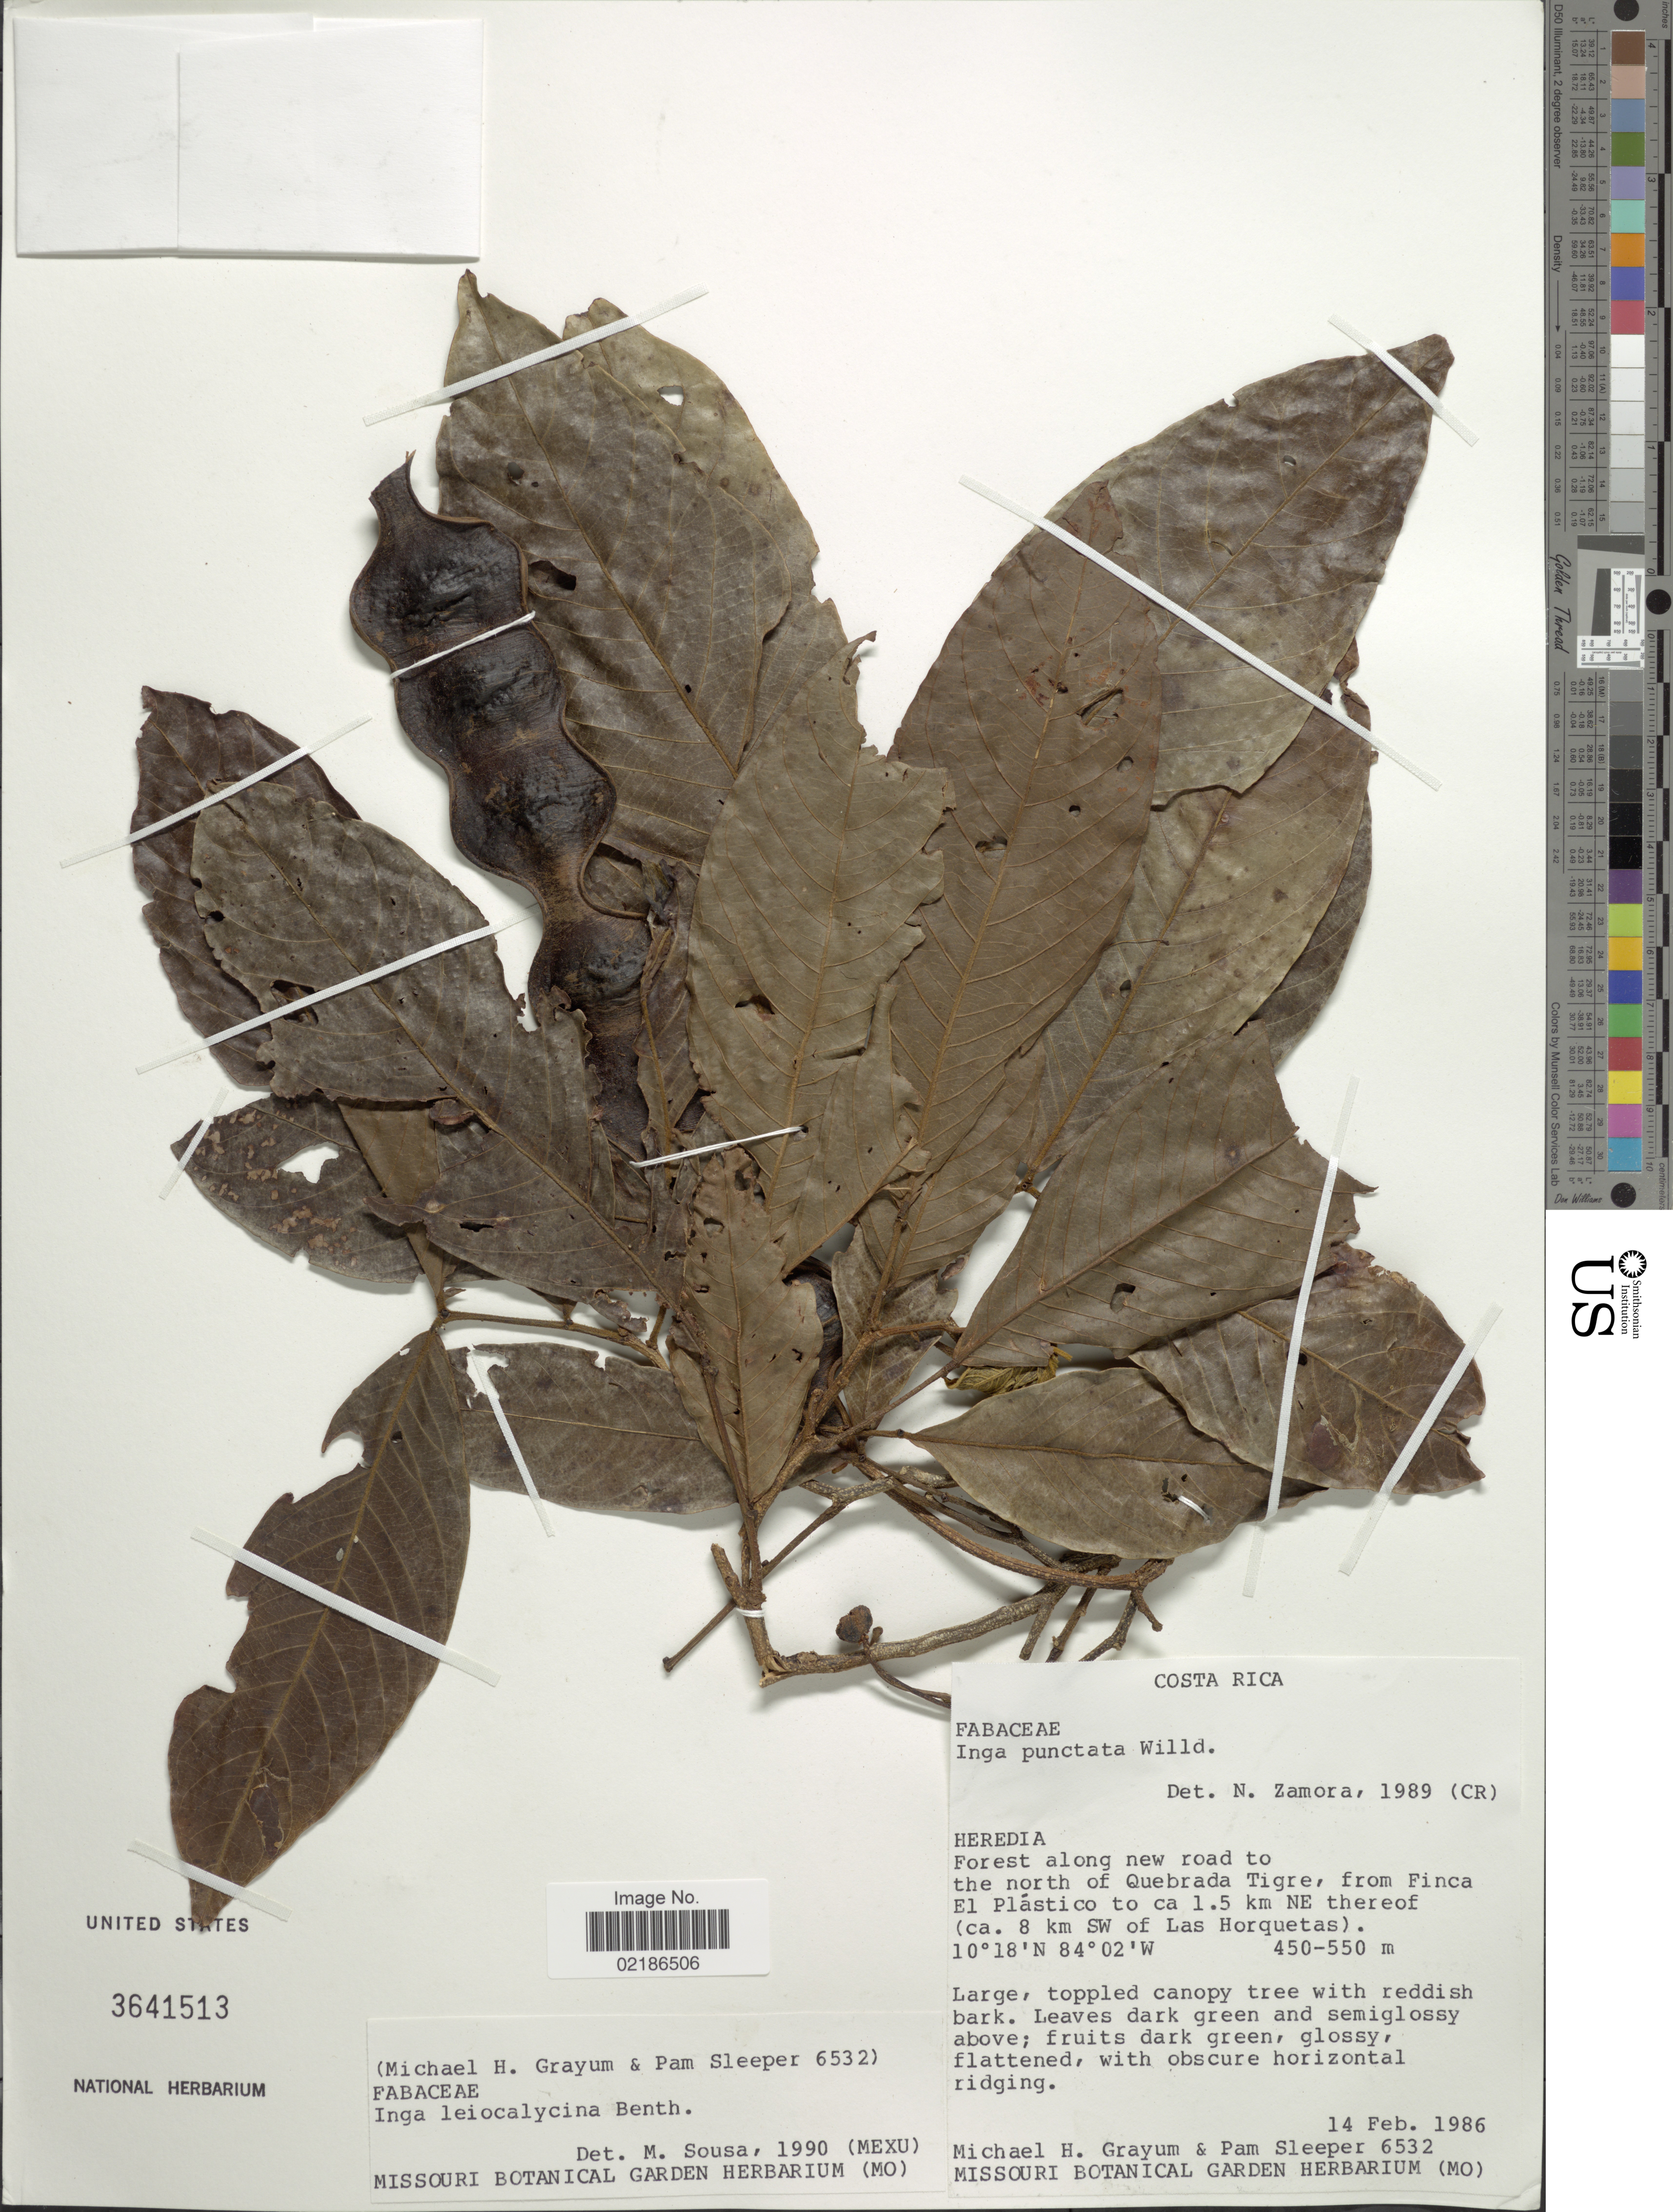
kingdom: Plantae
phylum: Tracheophyta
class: Magnoliopsida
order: Fabales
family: Fabaceae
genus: Inga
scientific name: Inga punctata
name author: Willd.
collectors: M. H. Grayum & P. Sleeper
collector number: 6532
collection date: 1986-02-14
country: Costa Rica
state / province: Heredia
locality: Forest along new road to the north of Quebrada Tigre, from Finca El Plastico to ca 1.5 km NE thereof (ca 8 km SW of Las Horquetas)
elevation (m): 450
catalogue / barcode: US 3641513